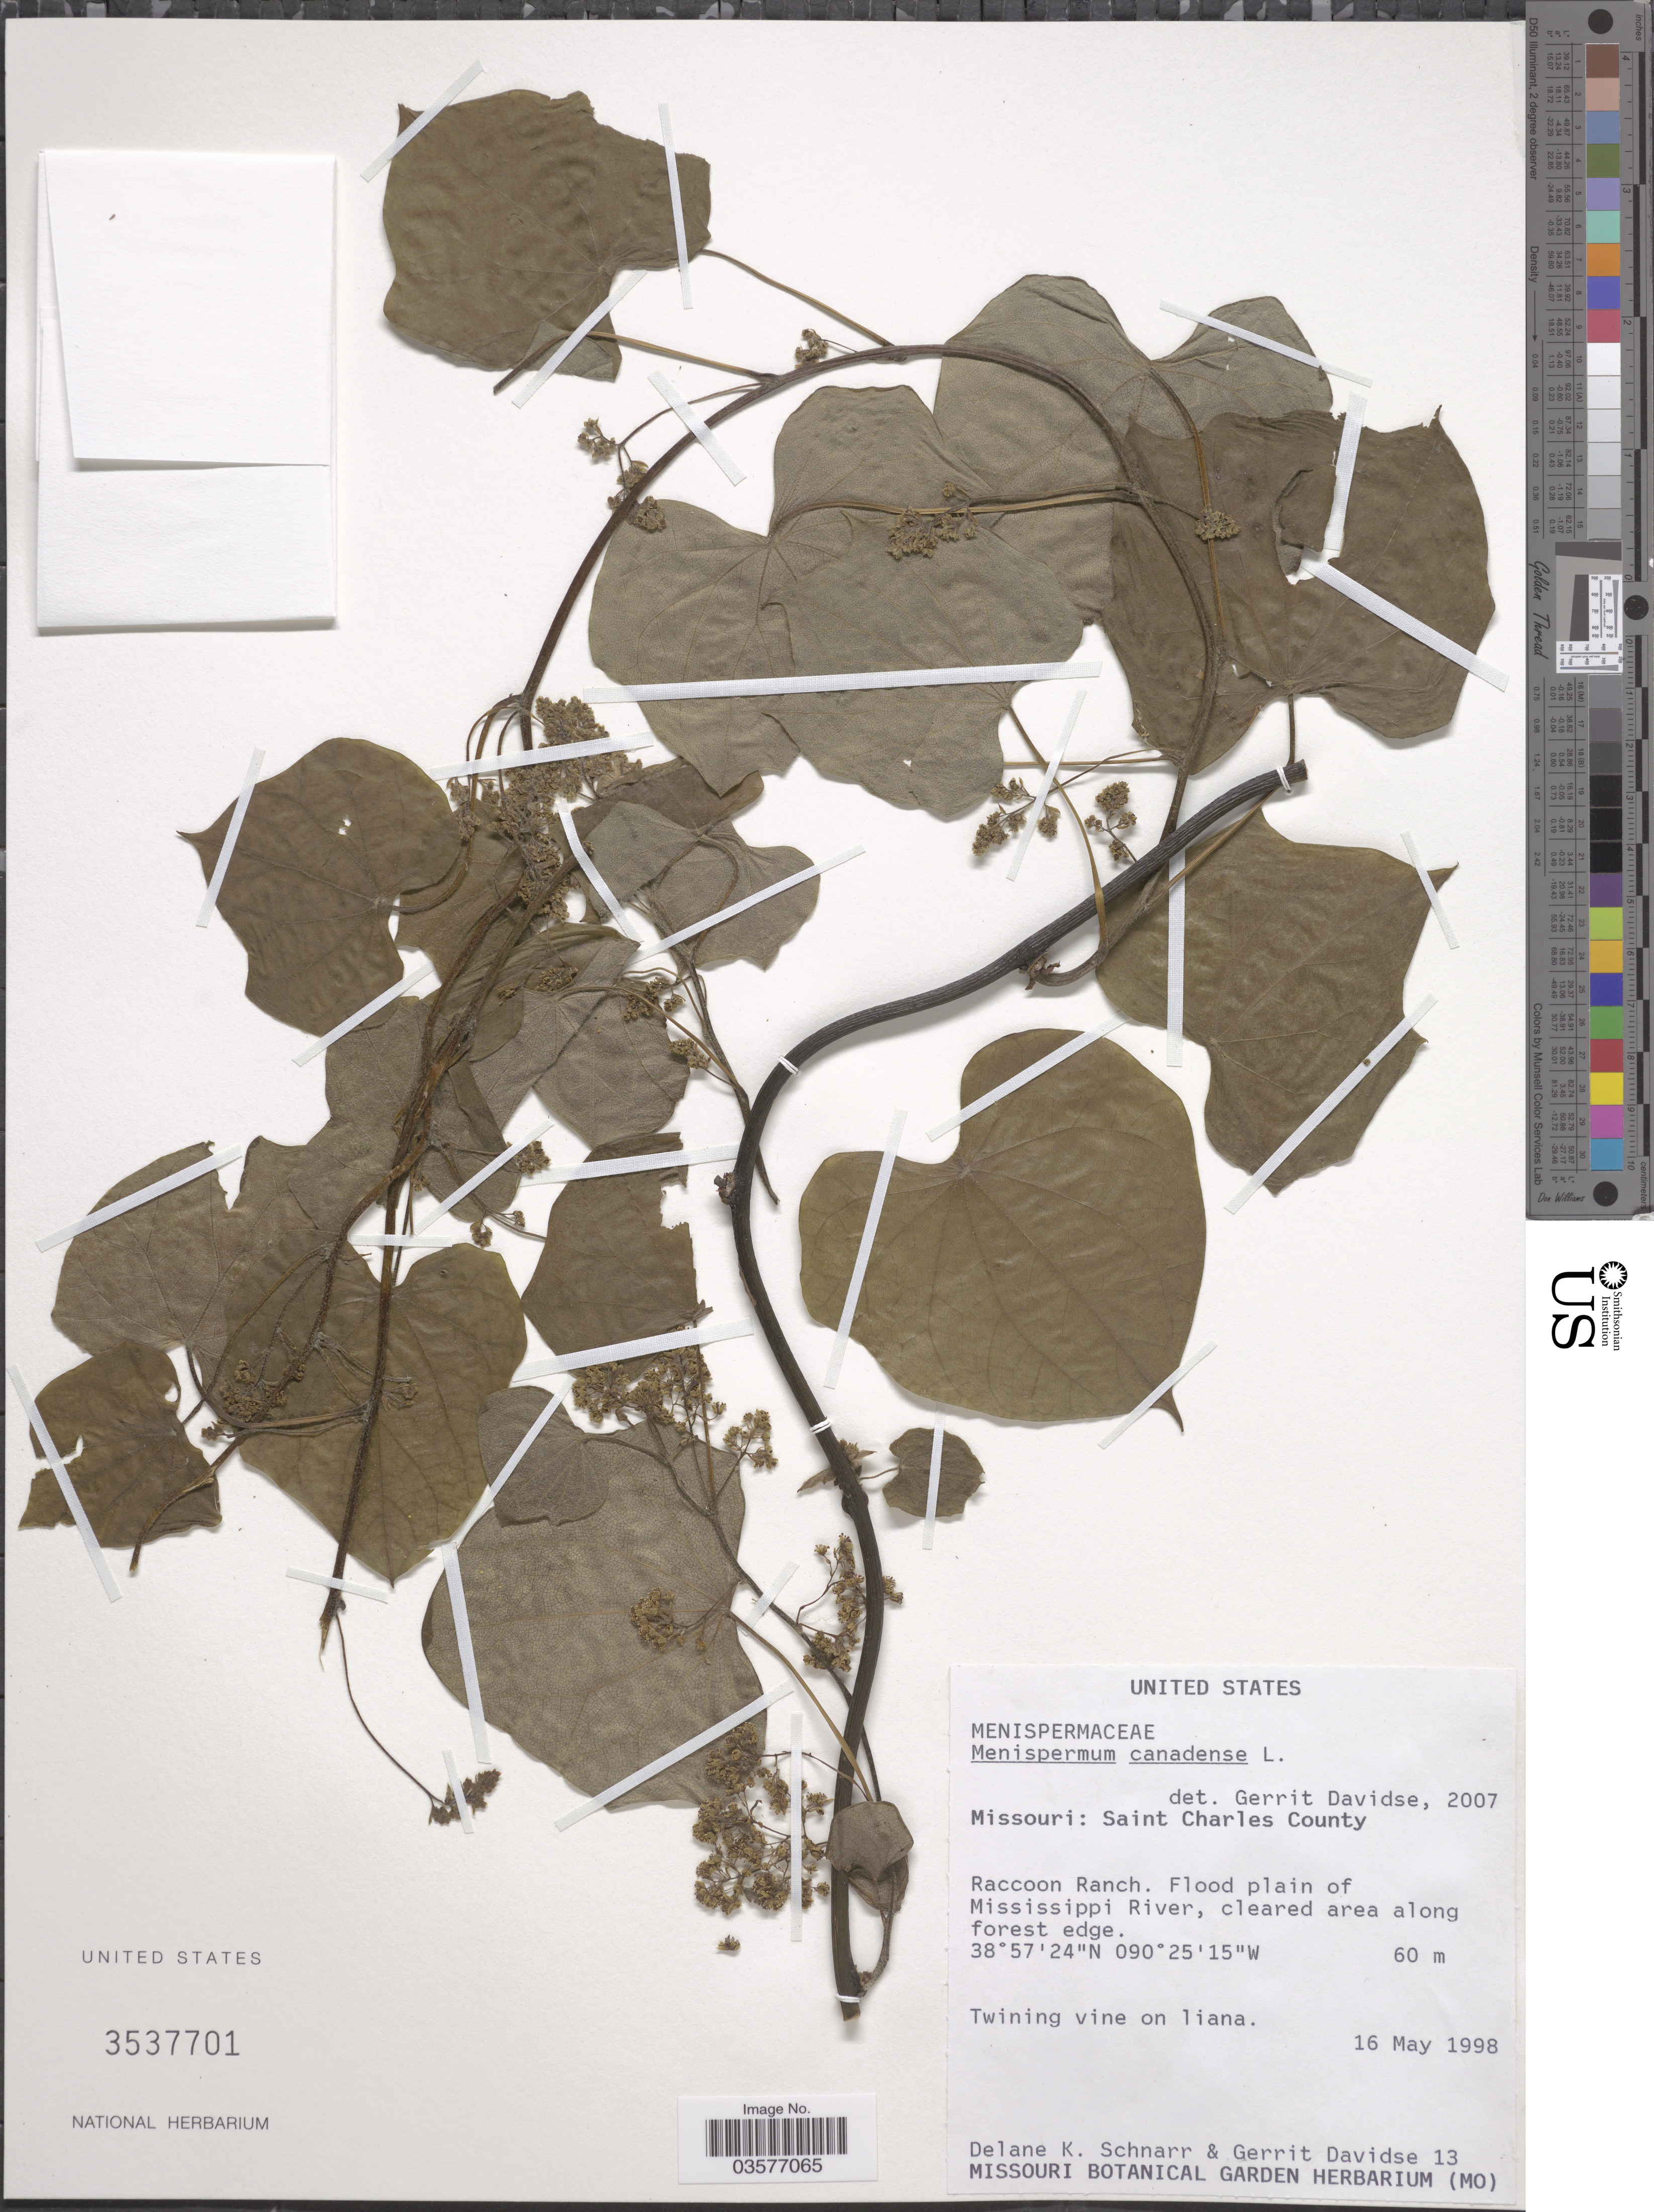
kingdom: Plantae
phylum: Tracheophyta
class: Magnoliopsida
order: Ranunculales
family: Menispermaceae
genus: Menispermum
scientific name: Menispermum canadense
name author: L.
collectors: D. Schnarr & G. Davidse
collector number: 13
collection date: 1998-05-16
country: United States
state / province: Missouri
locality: Saint Charles County. Raccoon Ranch. Flood plain of Mississippi River.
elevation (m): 60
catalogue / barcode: US 3537701